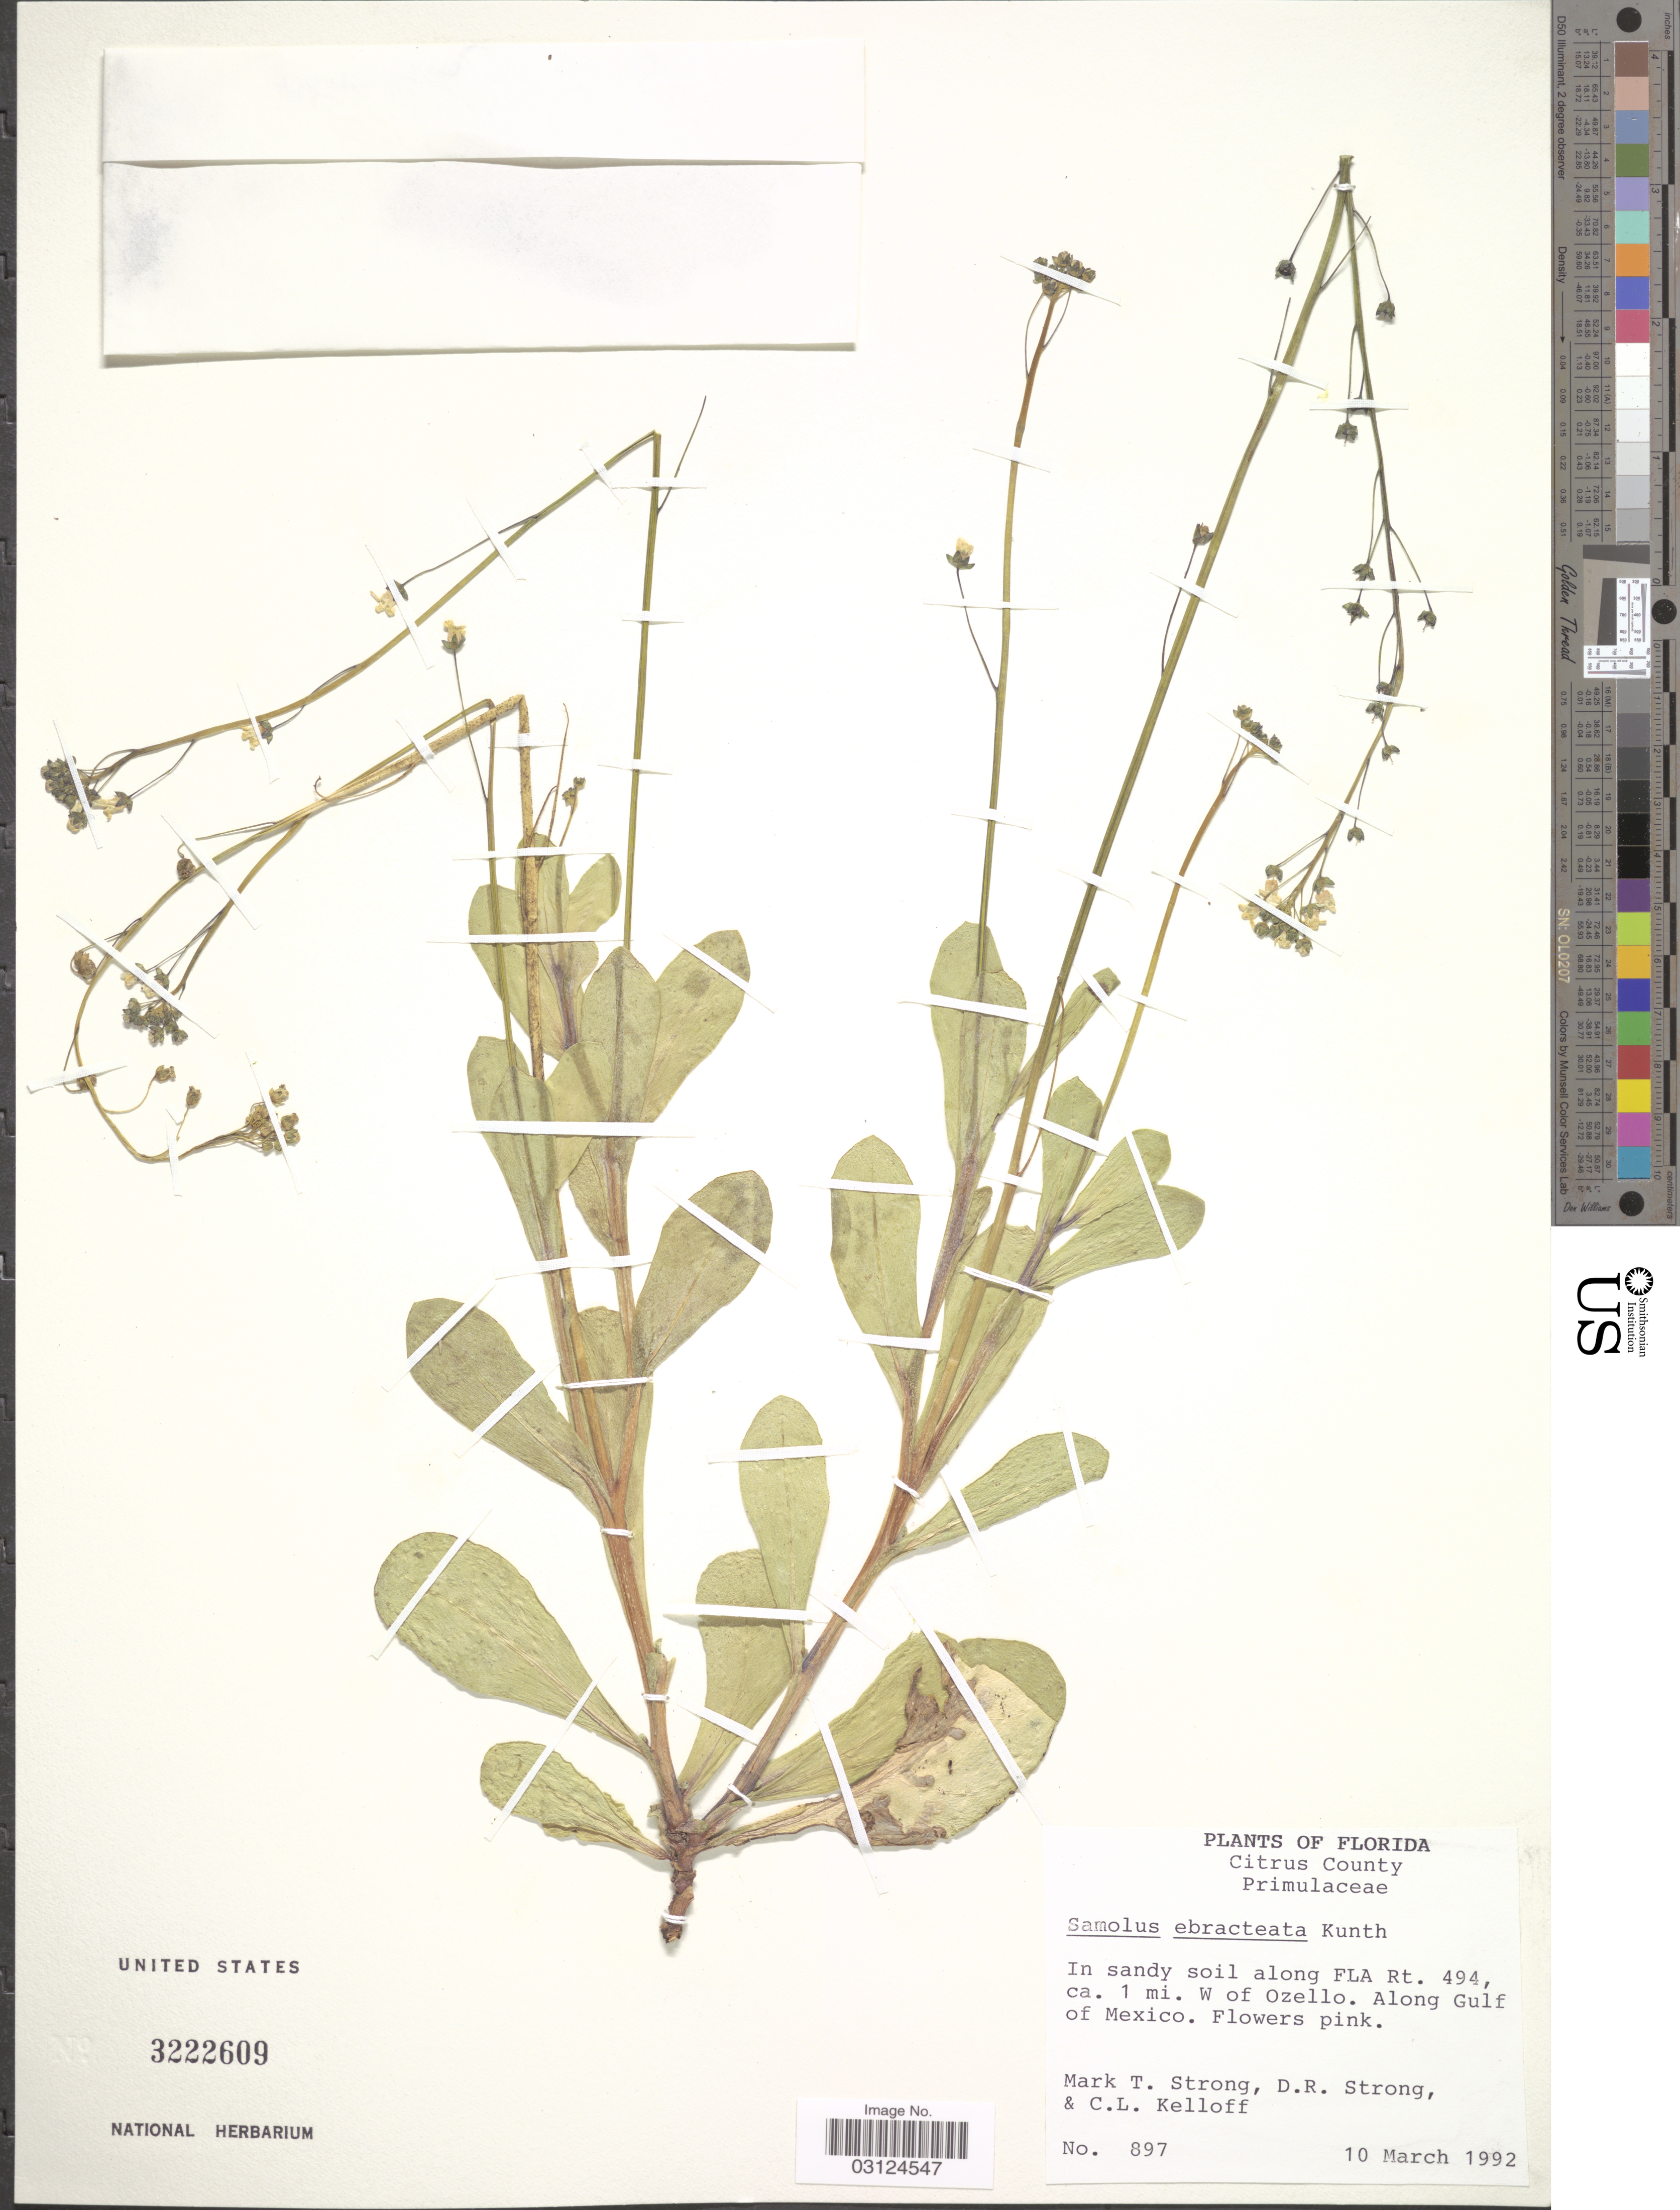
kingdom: Plantae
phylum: Tracheophyta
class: Magnoliopsida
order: Ericales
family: Primulaceae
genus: Samolus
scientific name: Samolus ebracteatus subsp. ebracteatus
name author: Kunth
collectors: M. T. Strong, D. R. Strong & C. L. Kelloff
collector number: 897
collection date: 1992-03-10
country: United States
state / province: Florida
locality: Citrus County, In sandy soil along FLA Rt. 494, ca. 1 mi. W of Ozello, Along Gulf of Mexico.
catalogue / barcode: US 3222609